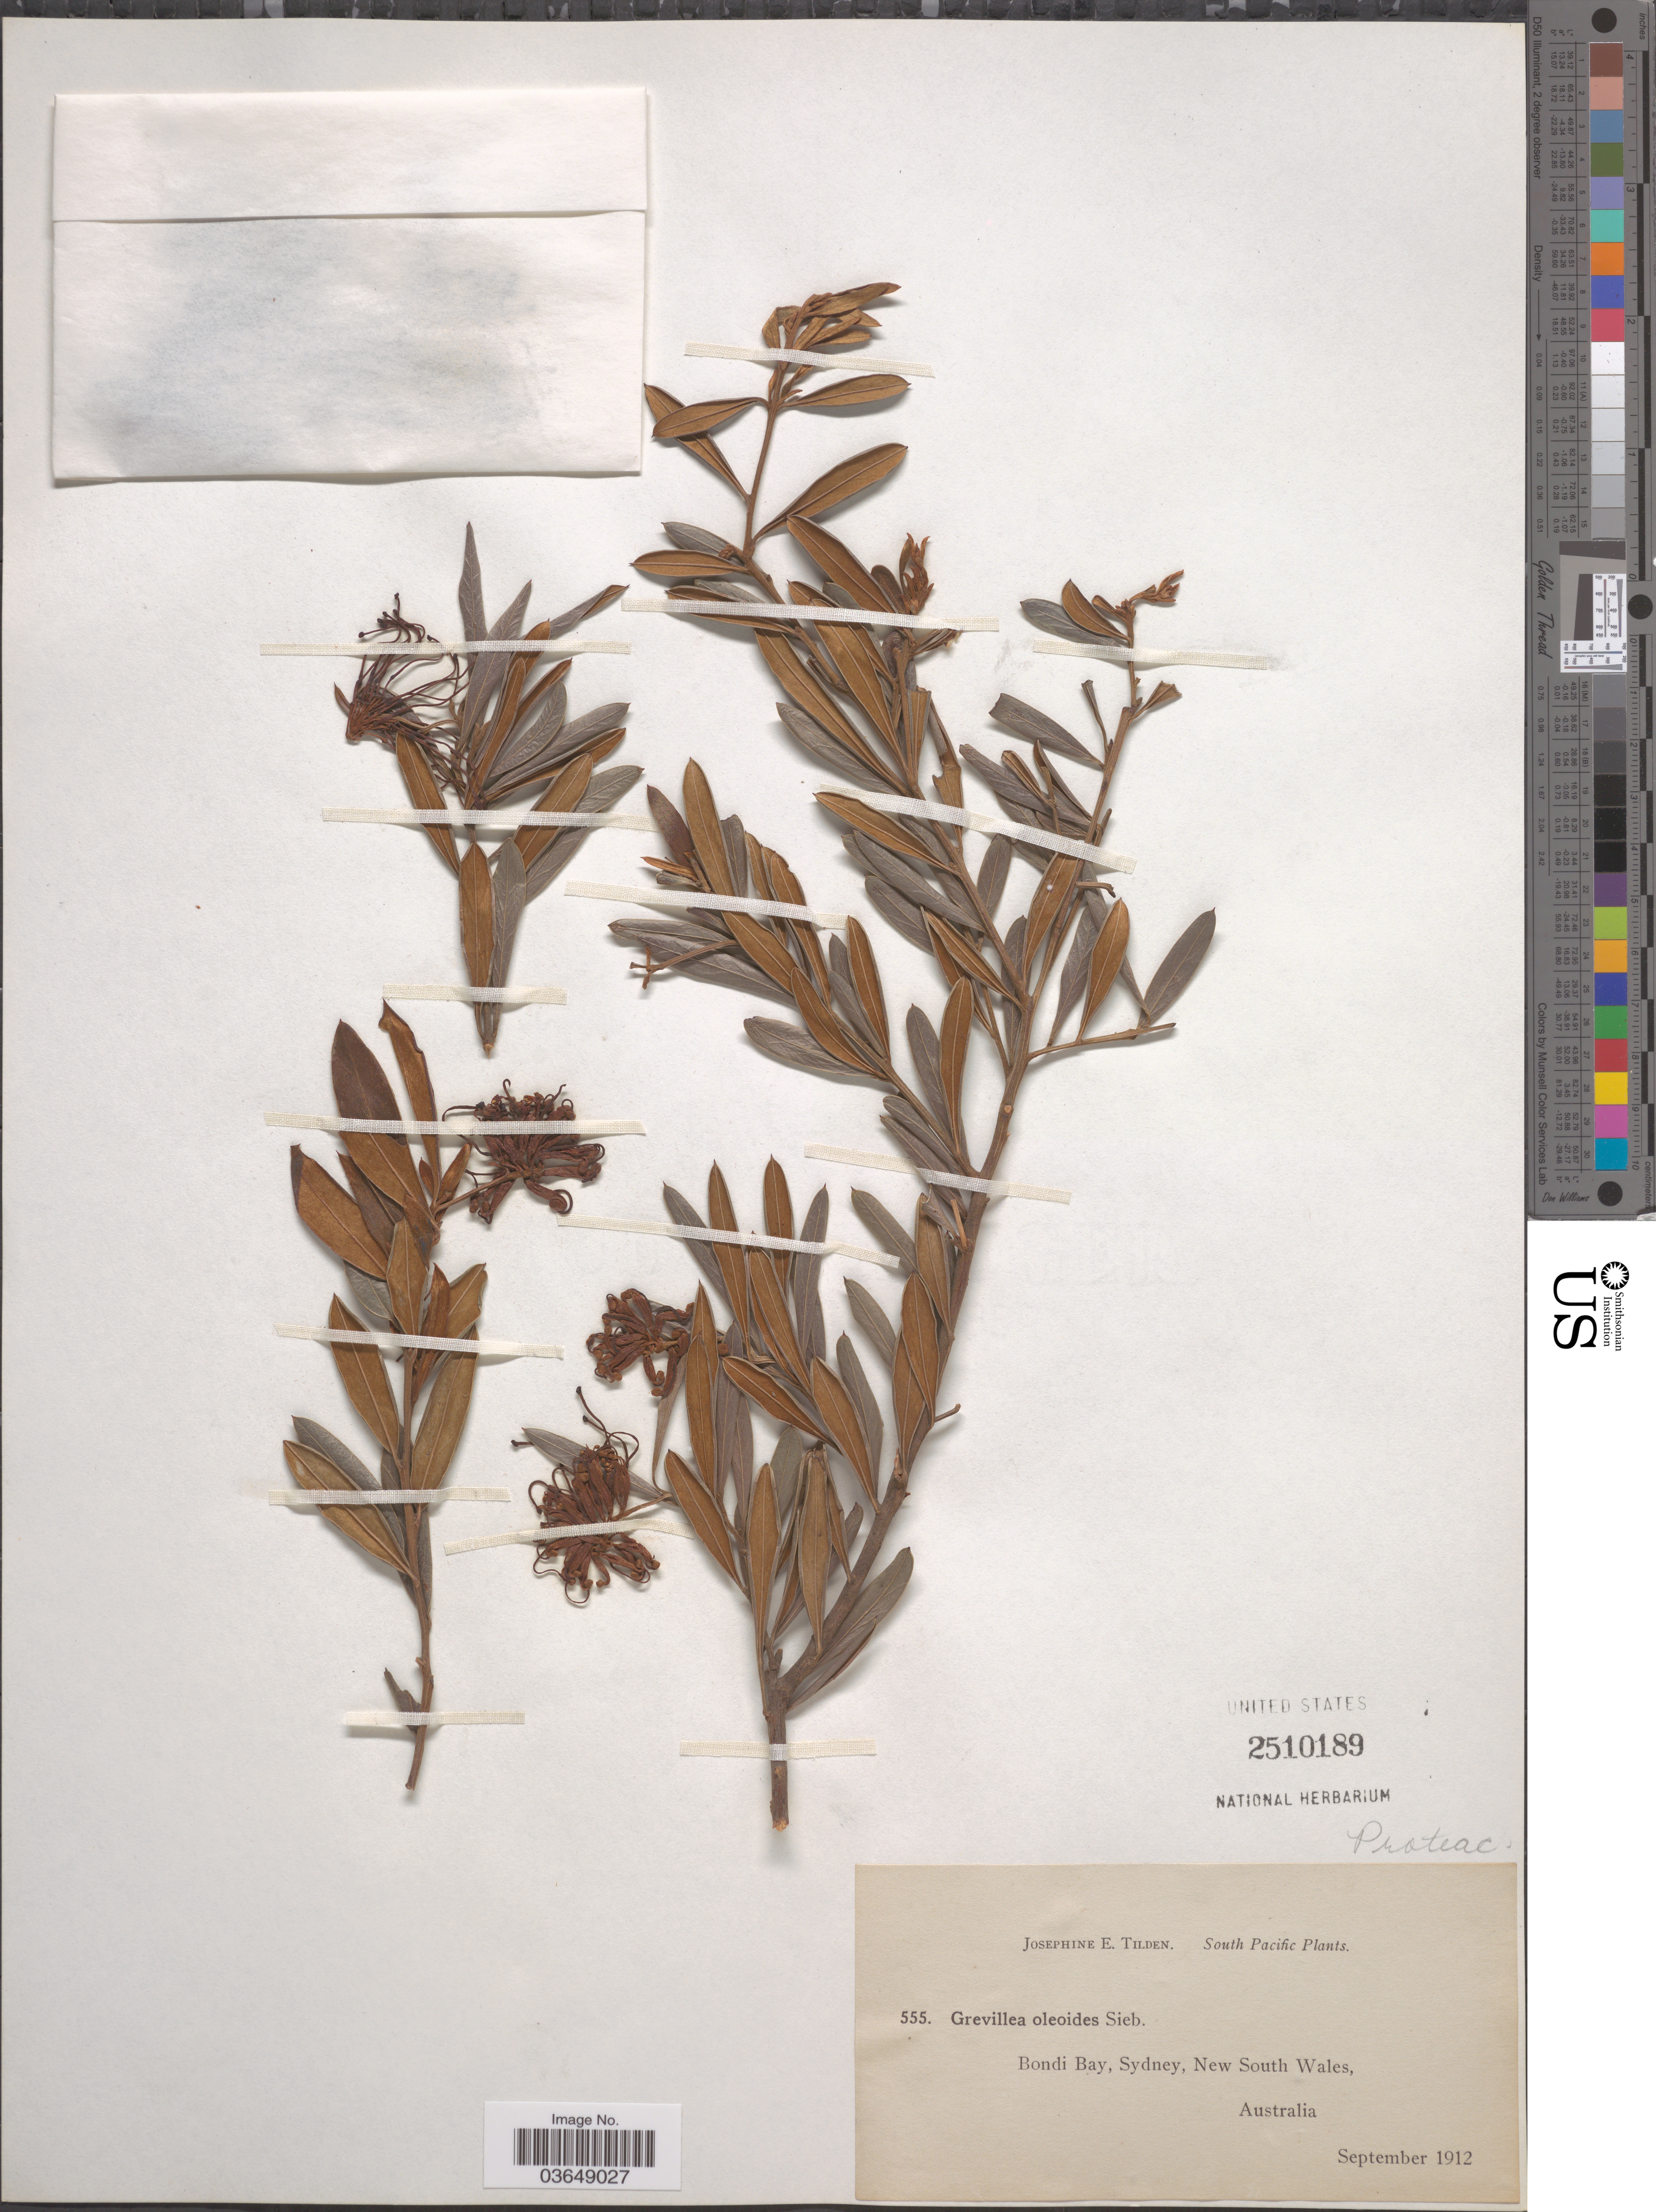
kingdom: Plantae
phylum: Tracheophyta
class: Magnoliopsida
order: Proteales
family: Proteaceae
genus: Grevillea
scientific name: Grevillea oleoides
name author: Sieber ex Schult.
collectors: J. E. Tilden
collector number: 555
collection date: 1912-09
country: Australia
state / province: New South Wales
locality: South Pacific. Bondi Bay, Sydney.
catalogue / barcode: US 2510189